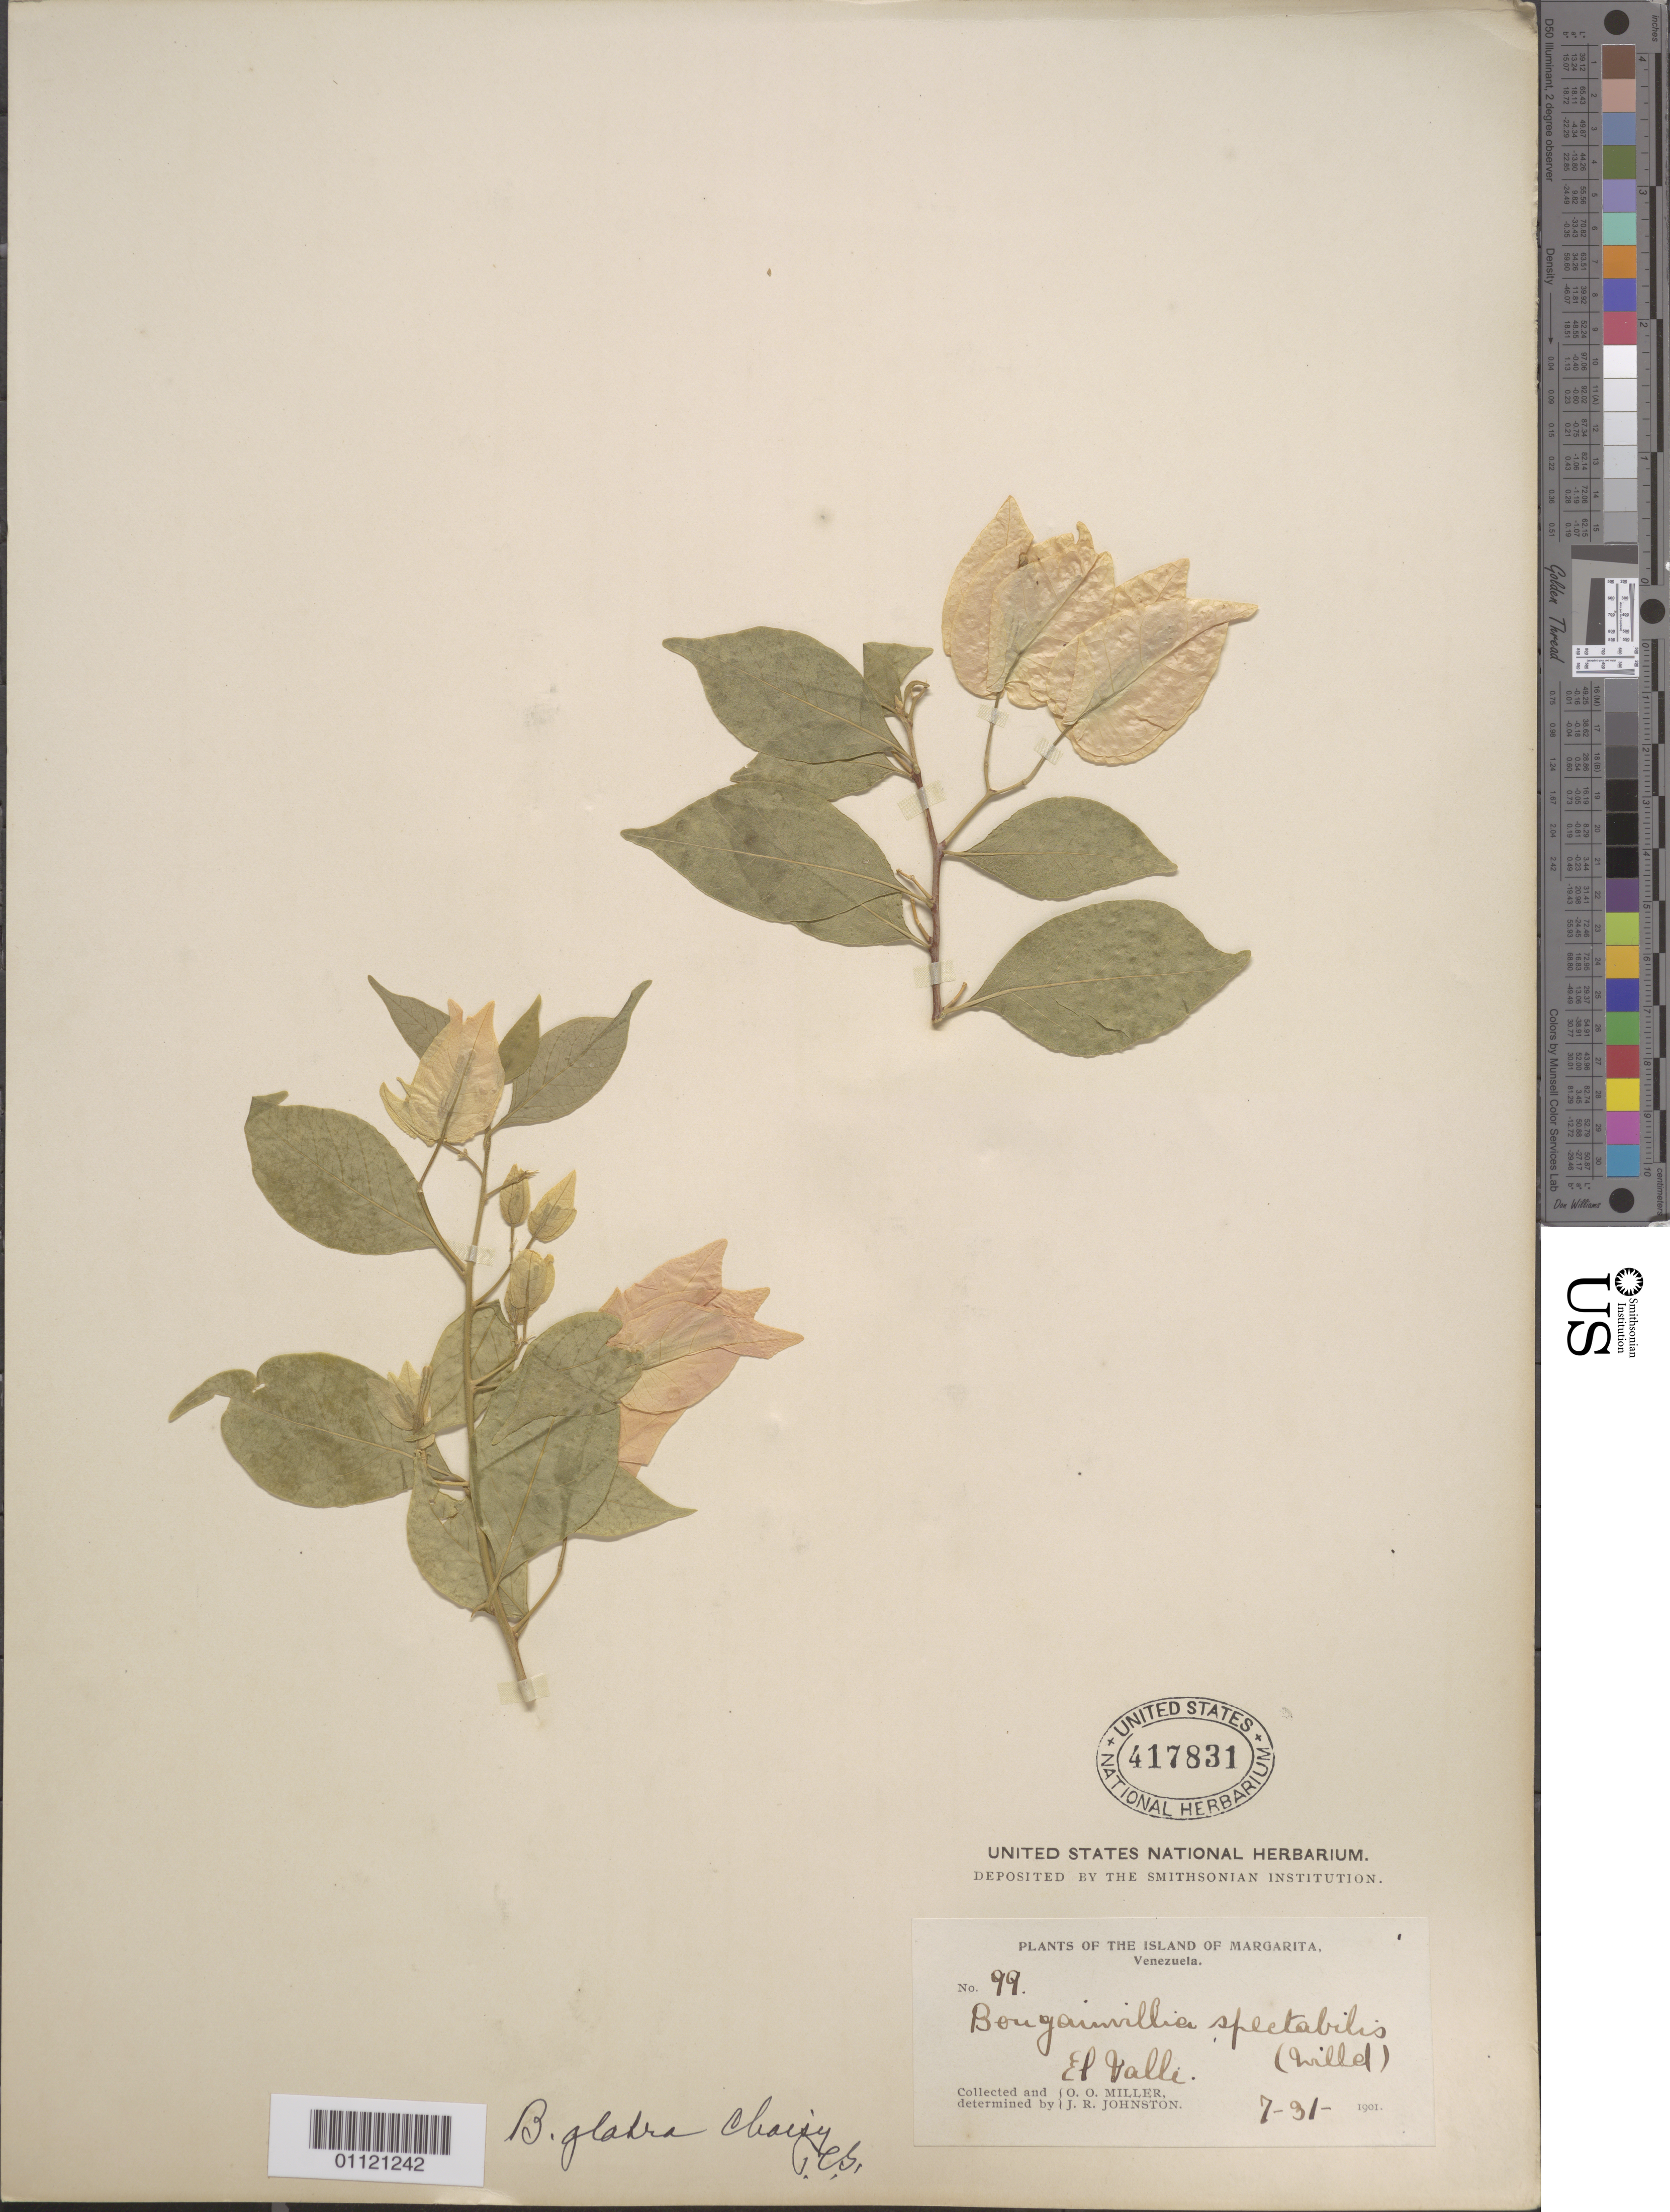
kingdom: Plantae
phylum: Tracheophyta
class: Magnoliopsida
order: Caryophyllales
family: Nyctaginaceae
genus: Bougainvillea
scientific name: Bougainvillea glabra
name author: Choisy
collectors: O. O. Miller & J. Johnston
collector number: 99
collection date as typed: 31 Jul 1901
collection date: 1901-07-31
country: Venezuela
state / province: Nueva Esparta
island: Margarita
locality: El Valle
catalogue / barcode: US 417831